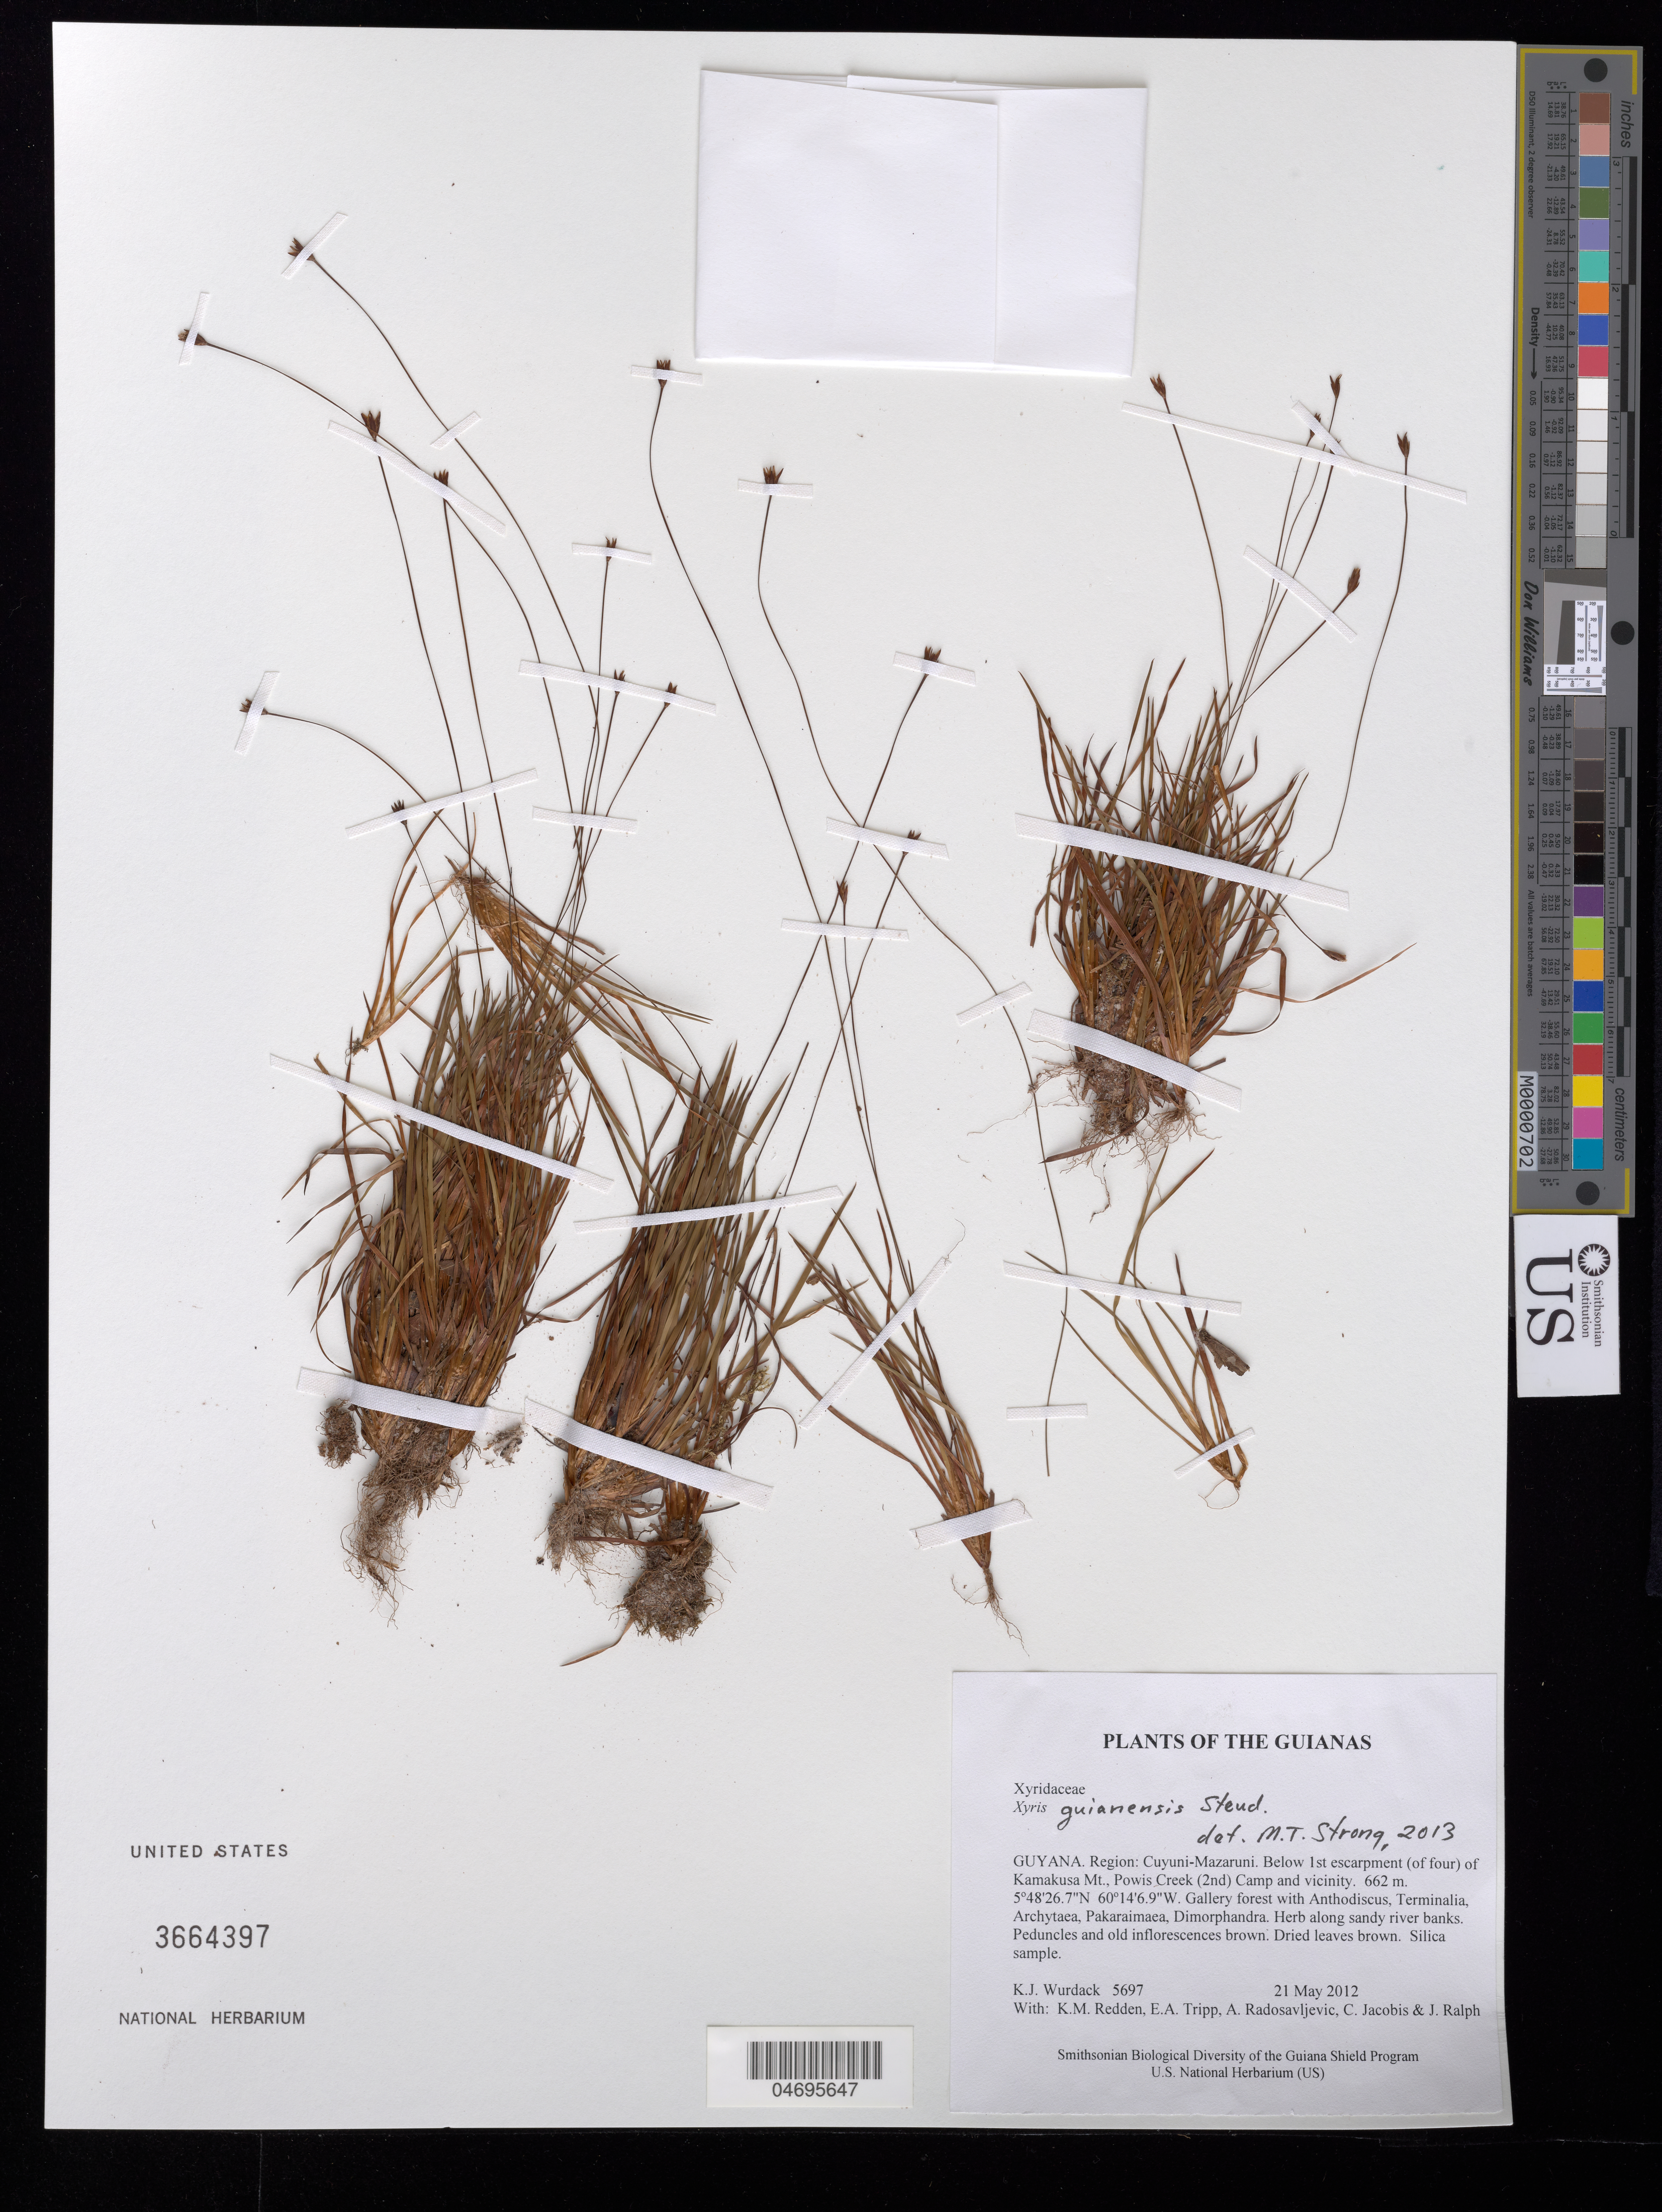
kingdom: Plantae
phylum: Tracheophyta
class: Liliopsida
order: Poales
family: Xyridaceae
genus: Xyris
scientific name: Xyris guianensis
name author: Steud.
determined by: Strong, M. T., (US), Smithsonian Institution - National Museum of Natural History (UNITED STATES)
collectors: K. Wurdack, K. M. Redden, E. Tripp, A. Radosavljevic, C. Jacobis & J. Ralph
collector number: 5697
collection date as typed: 21 May 2012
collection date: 2012-05-21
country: Guyana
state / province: Cuyuni-Mazaruni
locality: Below 1st escarpment (of four) of Kamakusa Mt., Powis Creek (2nd) Camp and vicinity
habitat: Gallery forest with Anthodiscus, Terminalia, Archytaea, Pakaraimaea, Dimorphandra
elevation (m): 662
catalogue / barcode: US 3664397